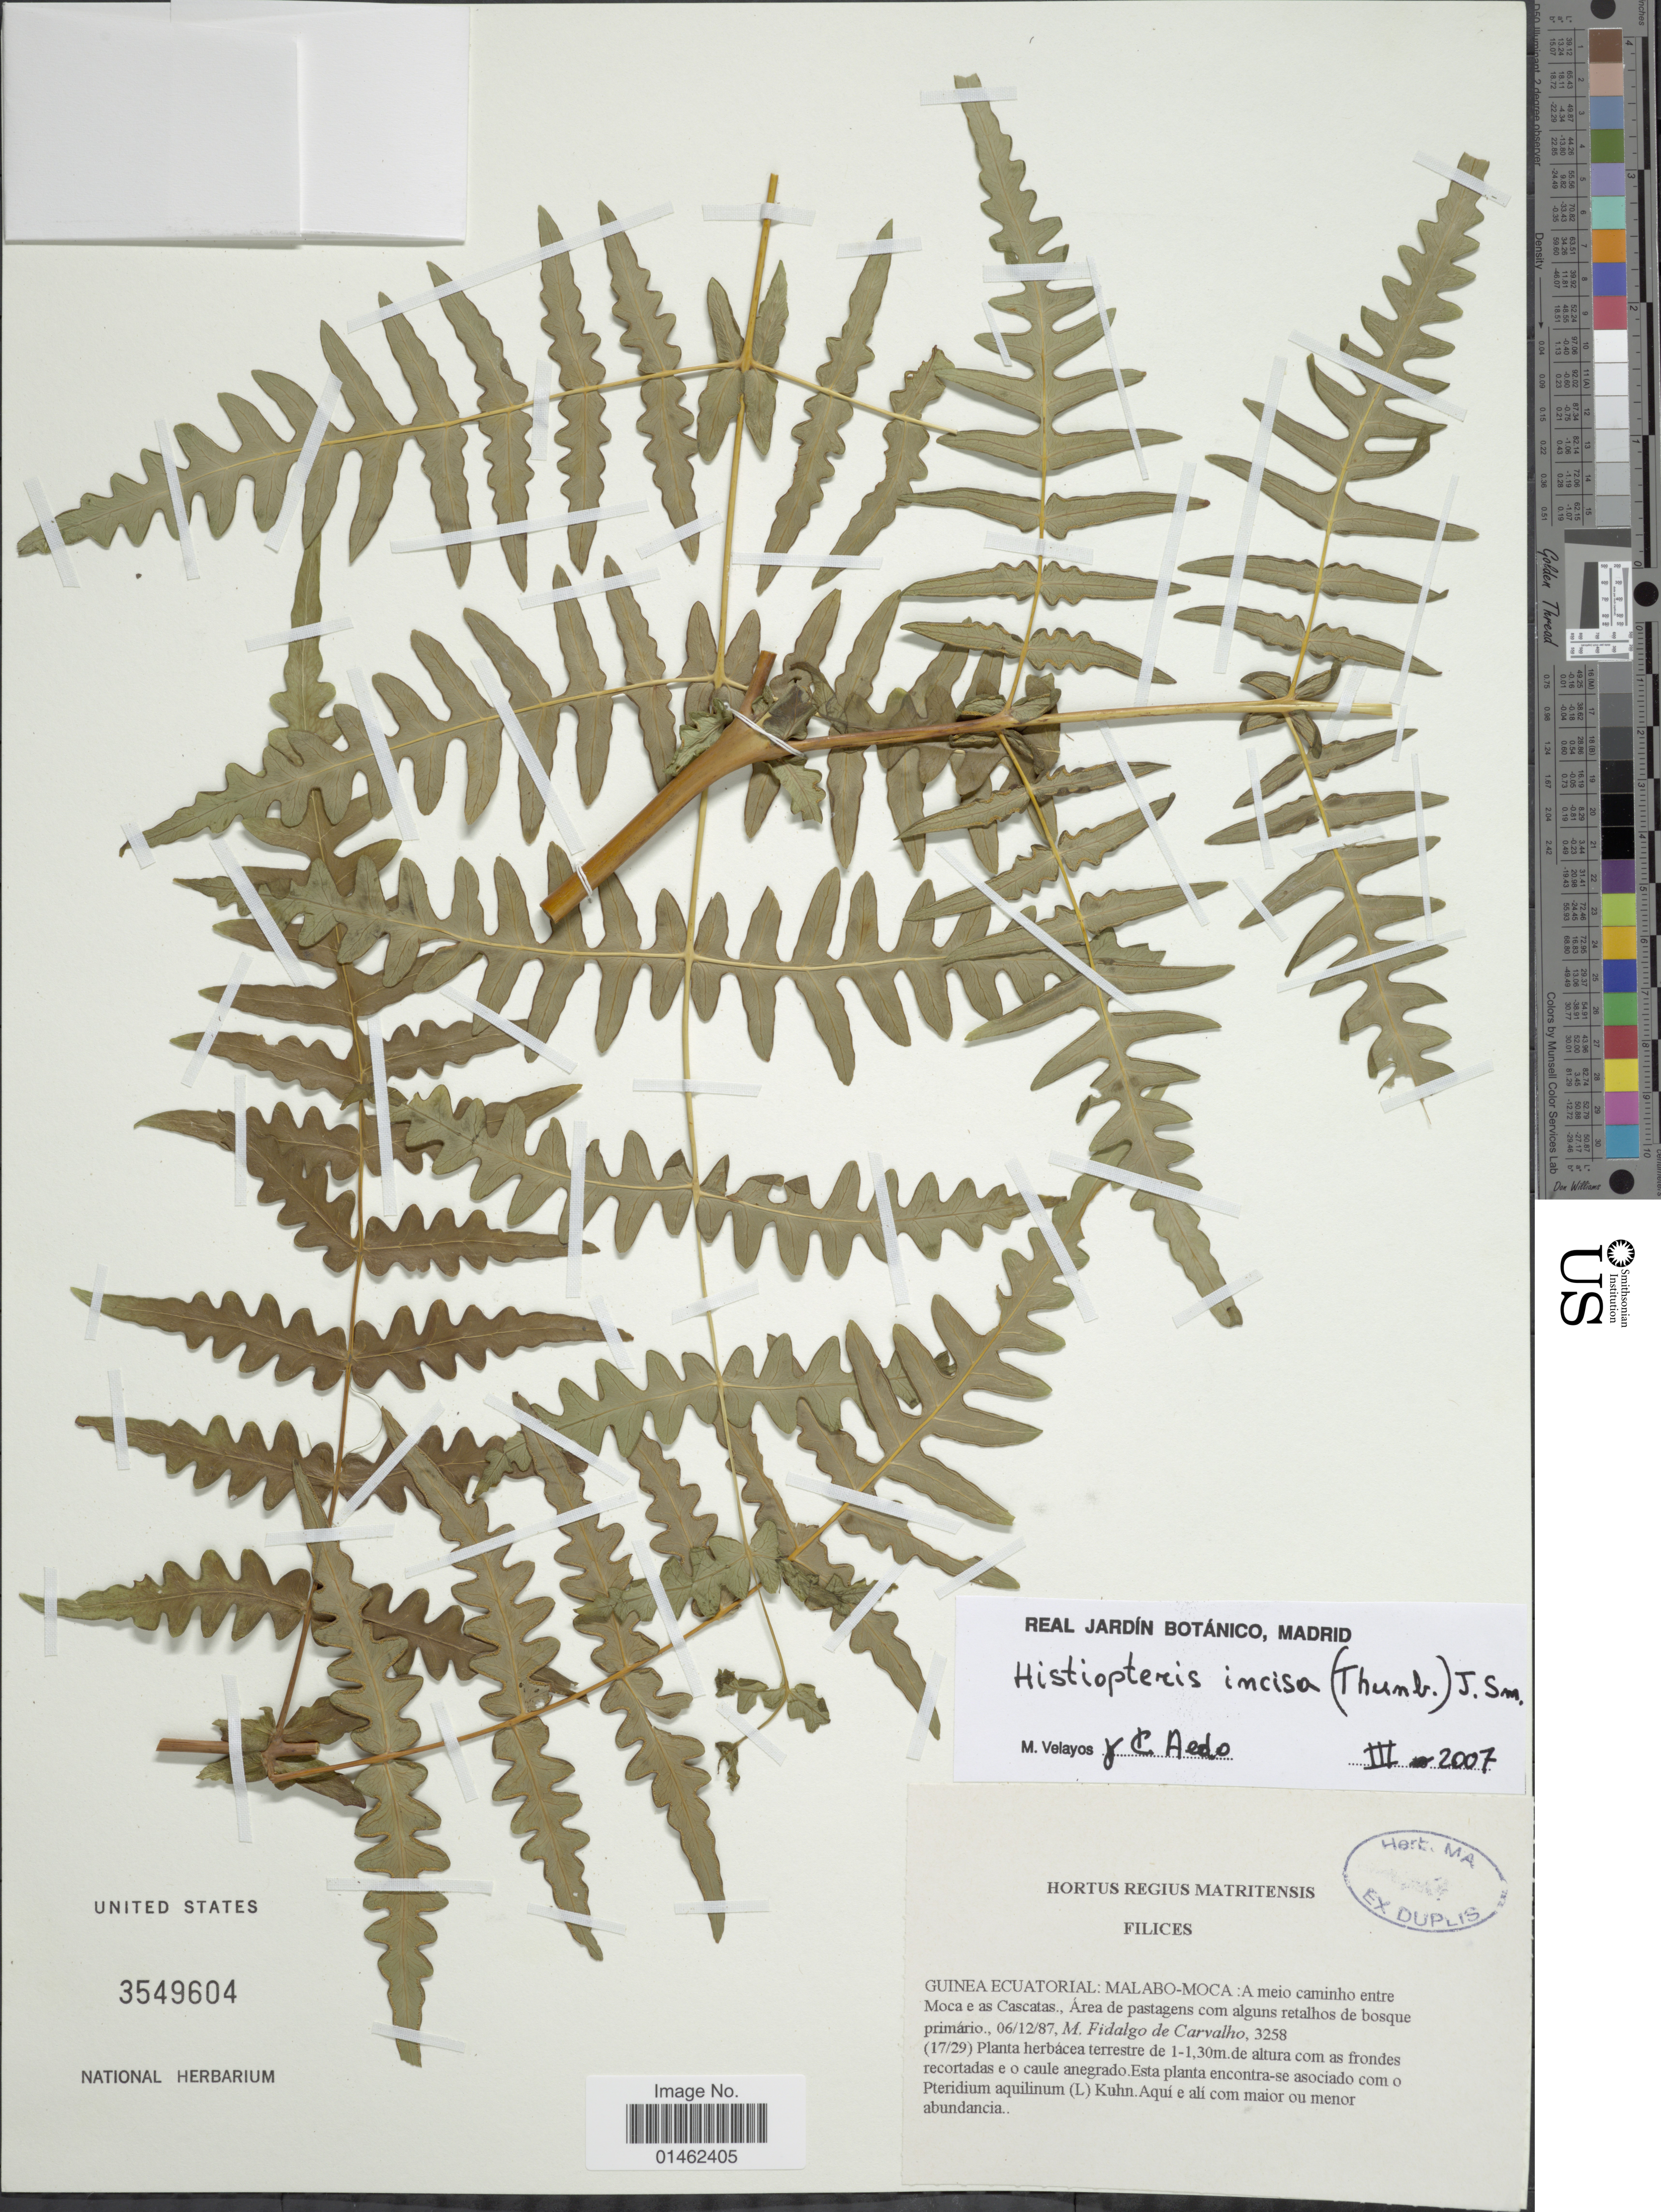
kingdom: Plantae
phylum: Tracheophyta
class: Polypodiopsida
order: Polypodiales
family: Dennstaedtiaceae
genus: Histiopteris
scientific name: Histiopteris incisa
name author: (Thunb.) J. Sm.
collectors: M. Fidalgo de Carvalho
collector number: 3258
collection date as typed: Transcribed d/m/y: 6/12/87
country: Equatorial Guinea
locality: Malabo-Moca: A meio caminho entre Moca e as Cascatas.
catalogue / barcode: US 3549604